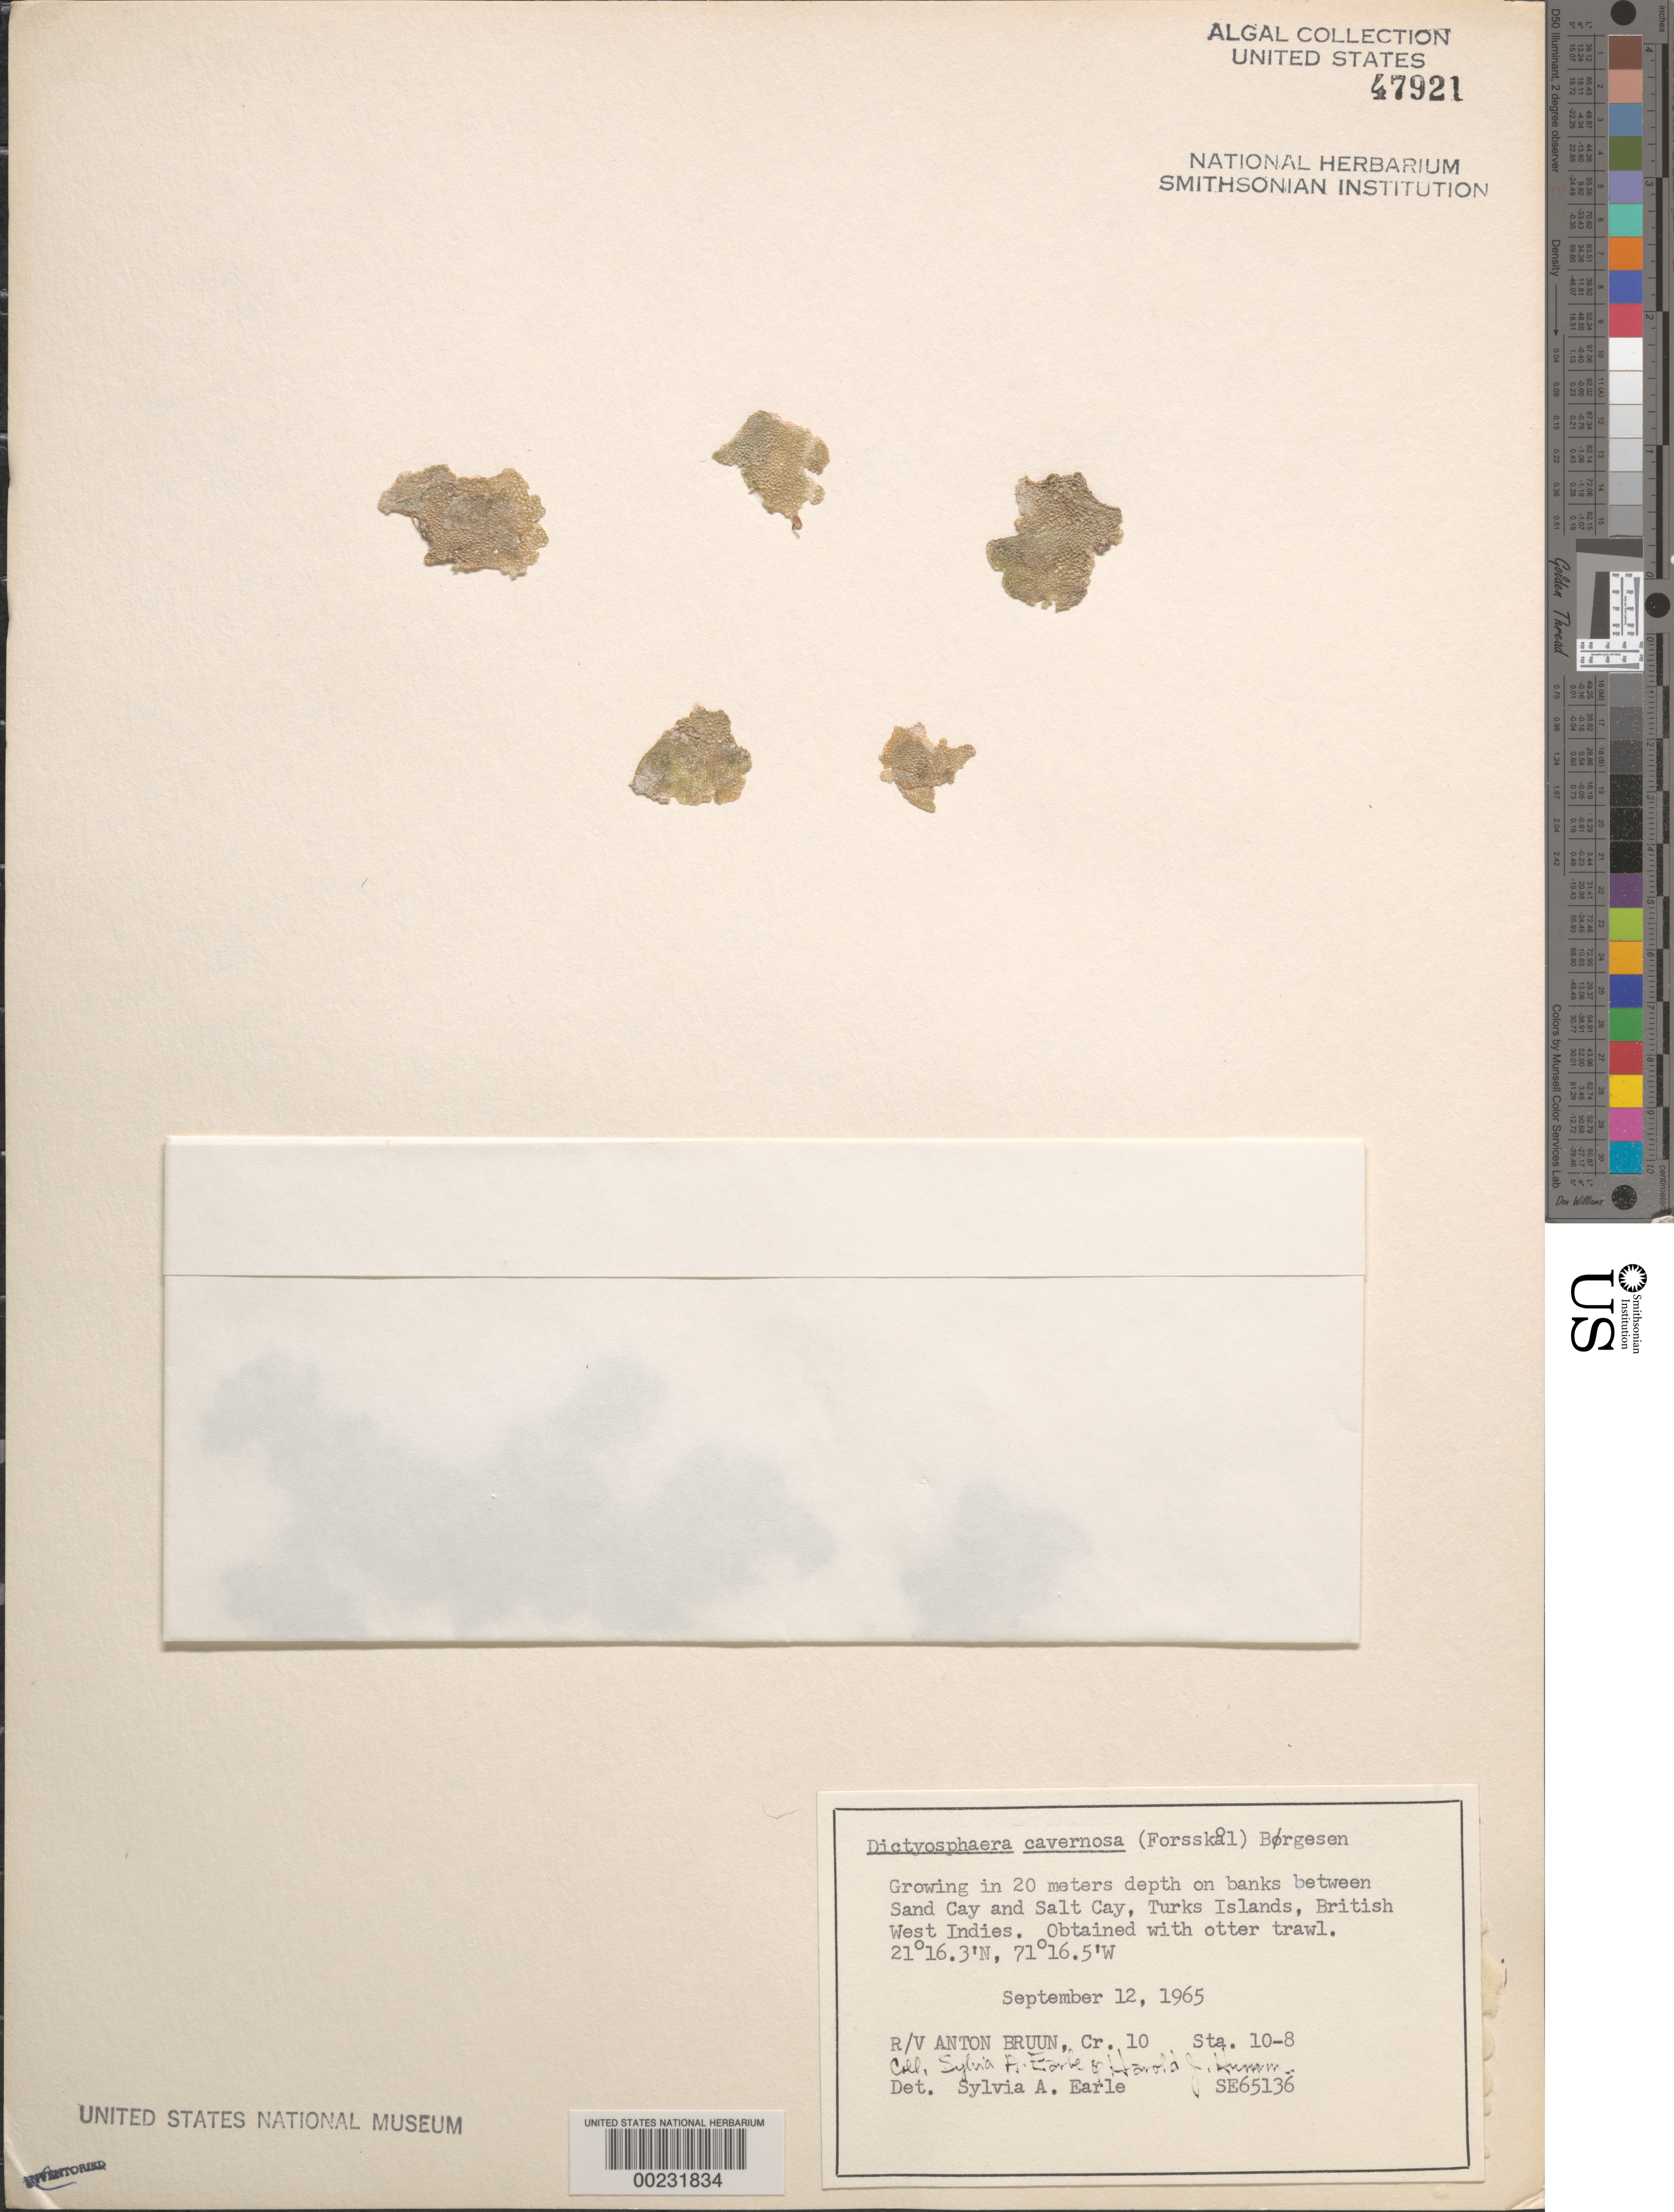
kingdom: Plantae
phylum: Chlorophyta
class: Ulvophyceae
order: Siphonocladales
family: Siphonocladaceae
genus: Dictyosphaeria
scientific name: Dictyosphaeria cavernosa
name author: (Forssk.) Børgesen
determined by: Earle, S. A.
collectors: S. A. Earle & H. J. Humm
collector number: Se 65136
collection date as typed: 12 Sep 1965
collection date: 1965-09-12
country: Turks and Caicos Islands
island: Turks Islands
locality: Caribbean Sea between Sand Cay and Salt Cay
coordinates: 21 16.3' N, 71 16.5' W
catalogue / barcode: US 47921